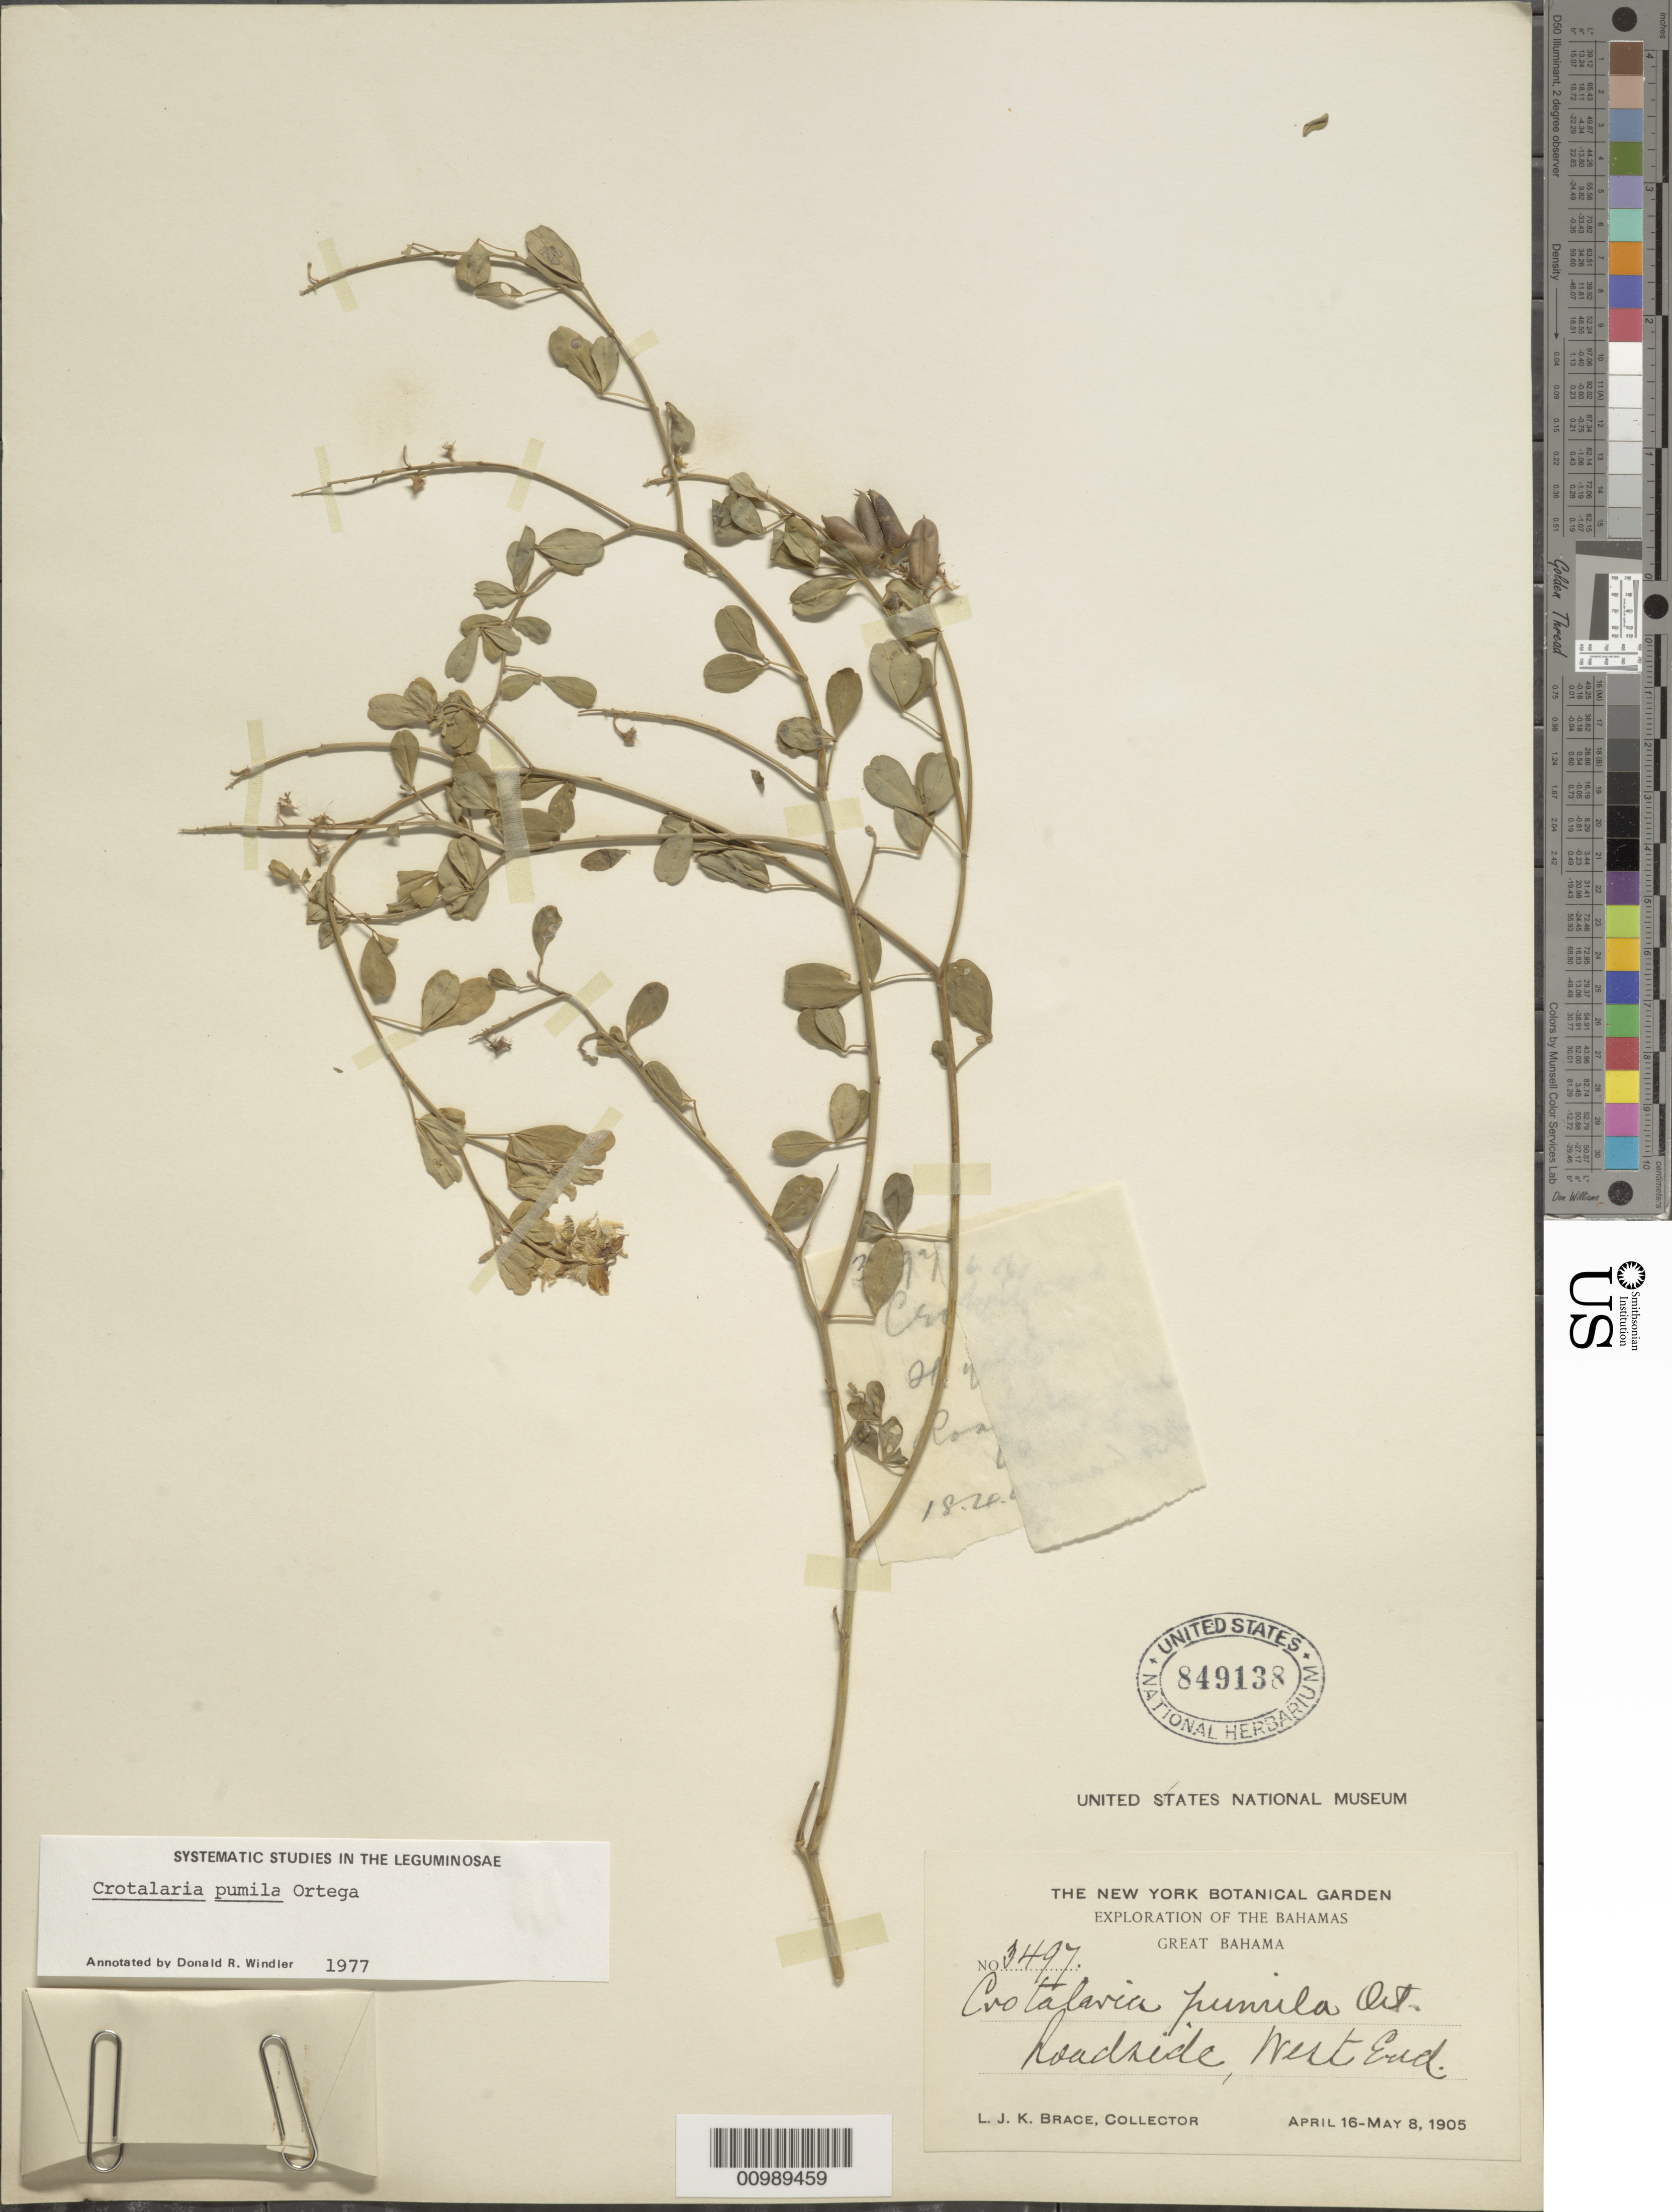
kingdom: Plantae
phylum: Tracheophyta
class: Magnoliopsida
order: Fabales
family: Fabaceae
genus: Crotalaria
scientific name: Crotalaria pumila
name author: Ortega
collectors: L. J. K. Brace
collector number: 3497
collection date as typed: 16 Apr 1905 to 08 May 1905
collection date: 1905-04-16/1905-05-08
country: Bahamas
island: Grand Bahama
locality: West Eud.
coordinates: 0 N, 0 E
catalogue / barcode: US 849138